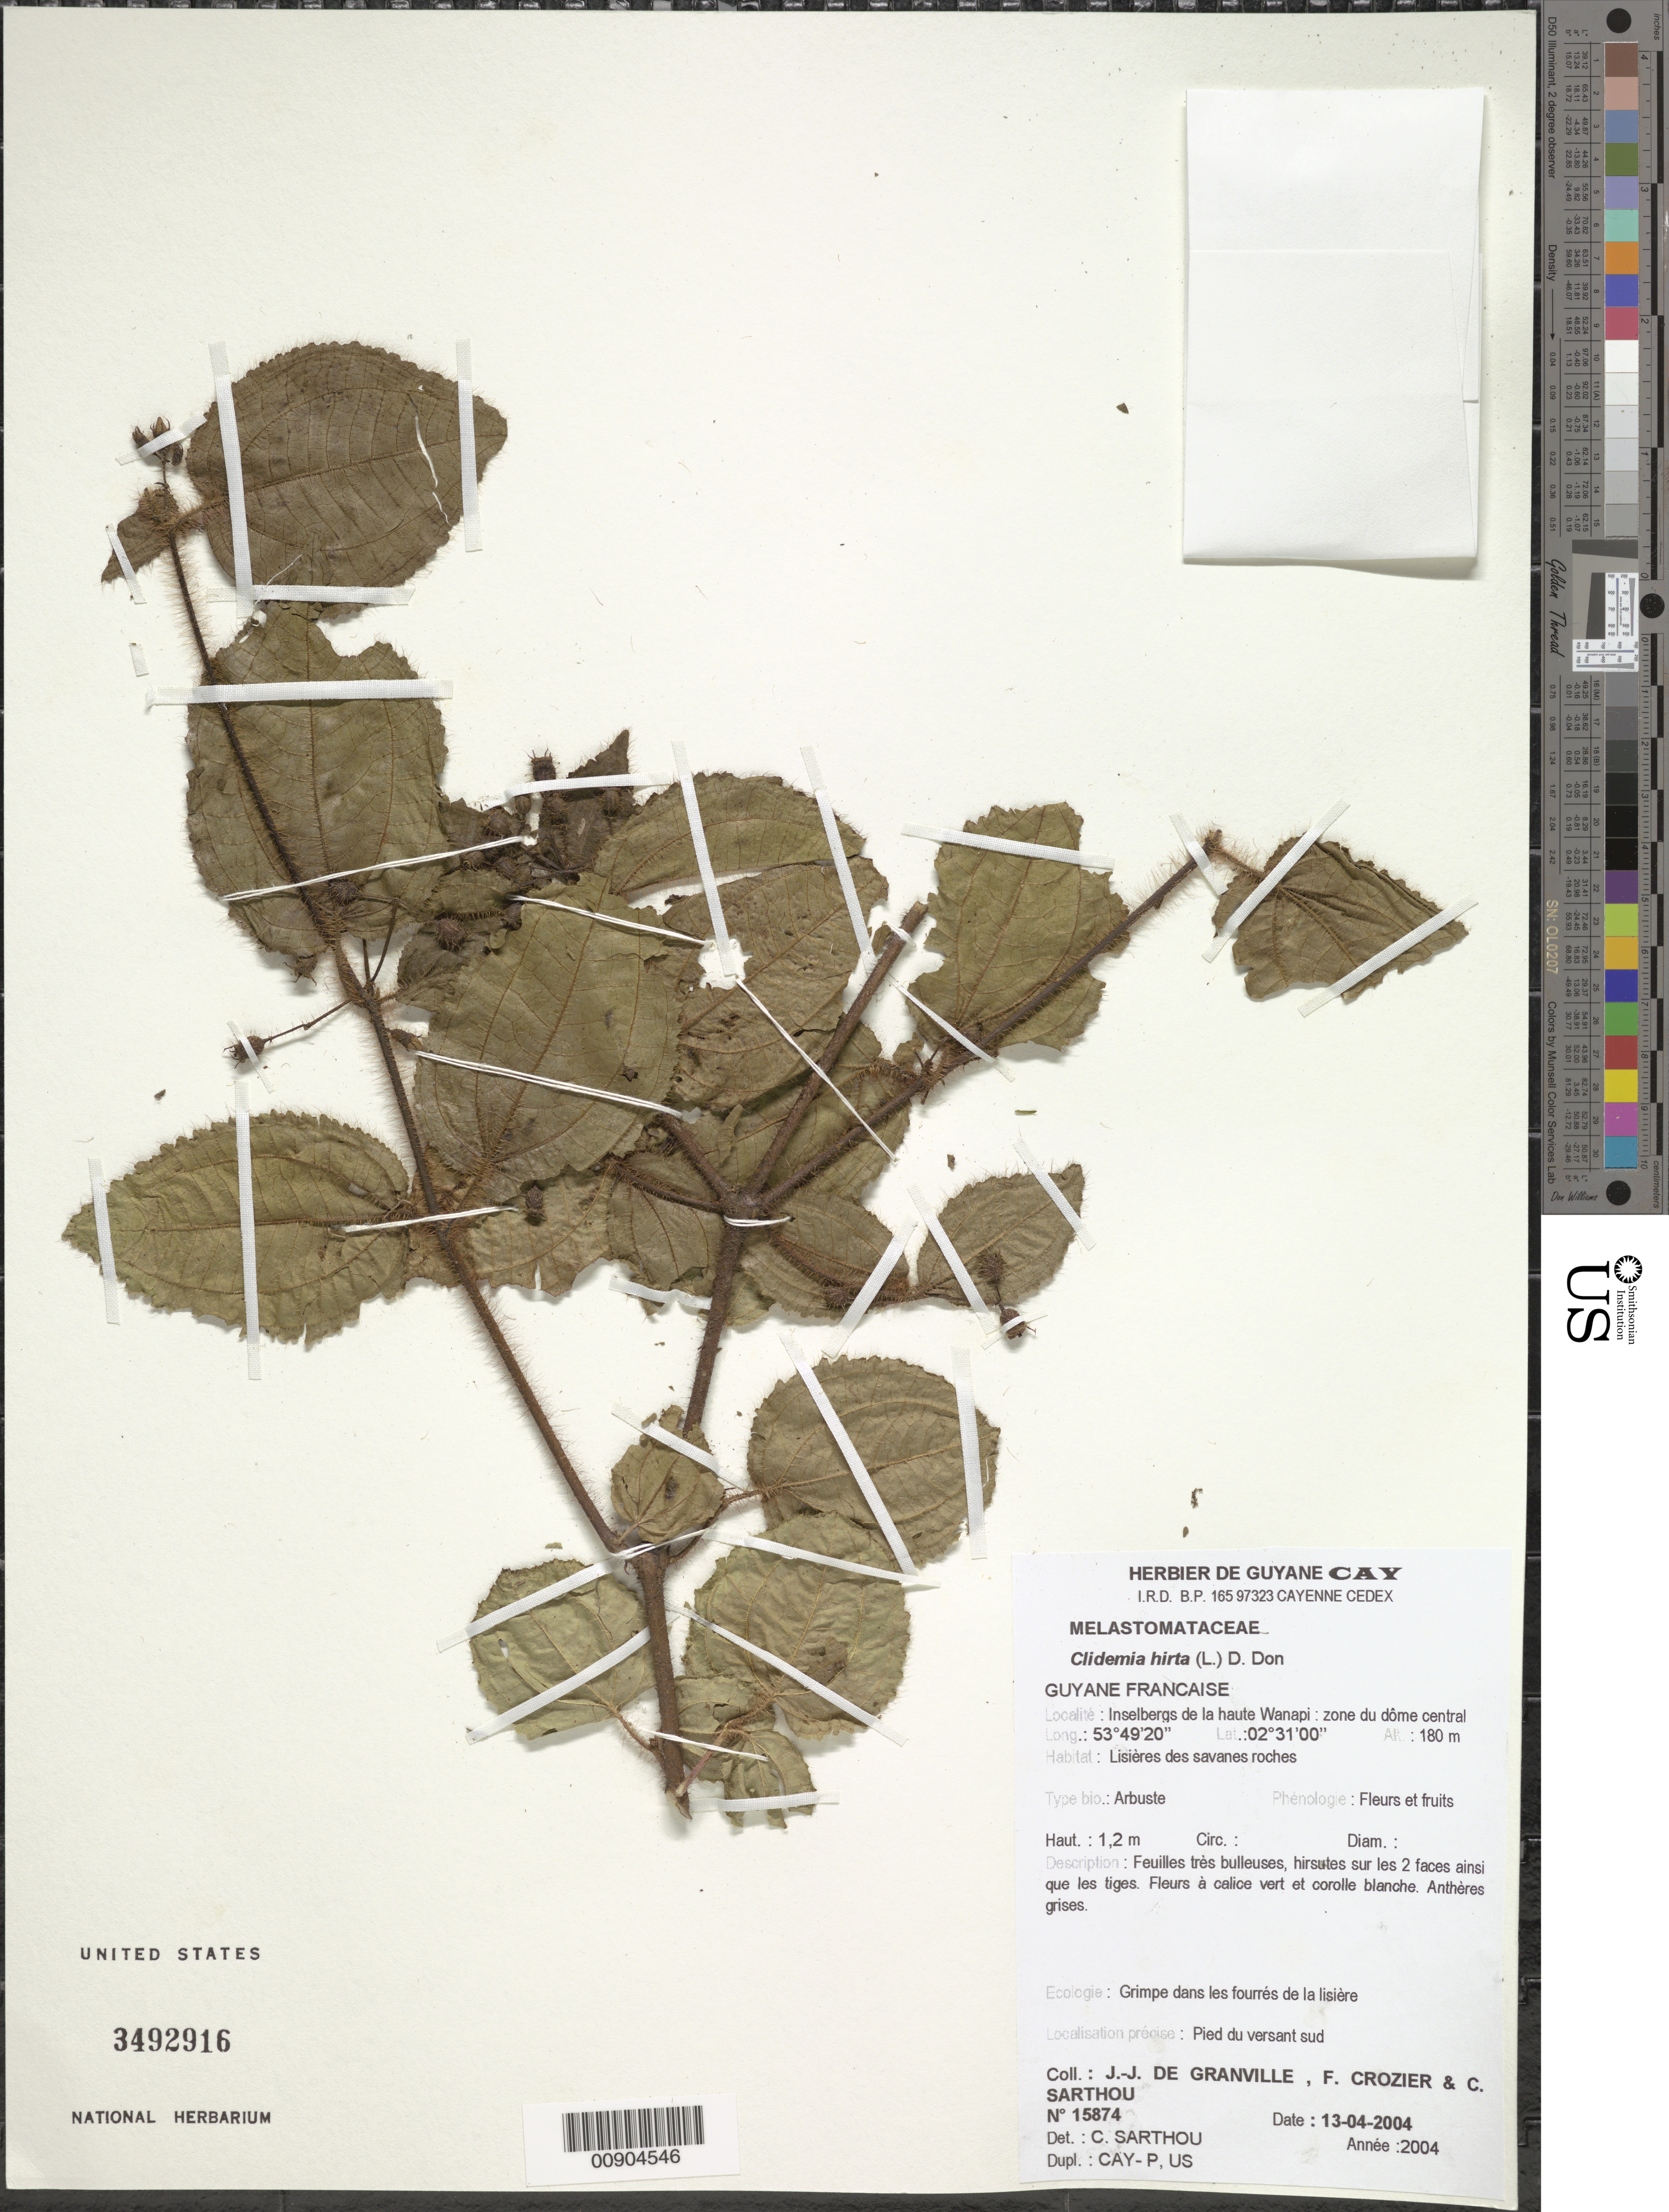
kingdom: Plantae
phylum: Tracheophyta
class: Magnoliopsida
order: Myrtales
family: Melastomataceae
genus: Clidemia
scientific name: Clidemia hirta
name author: (L.) D. Don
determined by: Sarthou, C.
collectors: J.-J. de Granville, F. Crozier & C. Sarthou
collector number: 15874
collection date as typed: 13-Apr-04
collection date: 2004-04-13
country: French Guiana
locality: Inselbergs de la haute Wanapi, versant sud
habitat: Lisières des savanes roches; grimpe dans les fourrés de la lisières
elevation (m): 180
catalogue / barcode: US 3492916